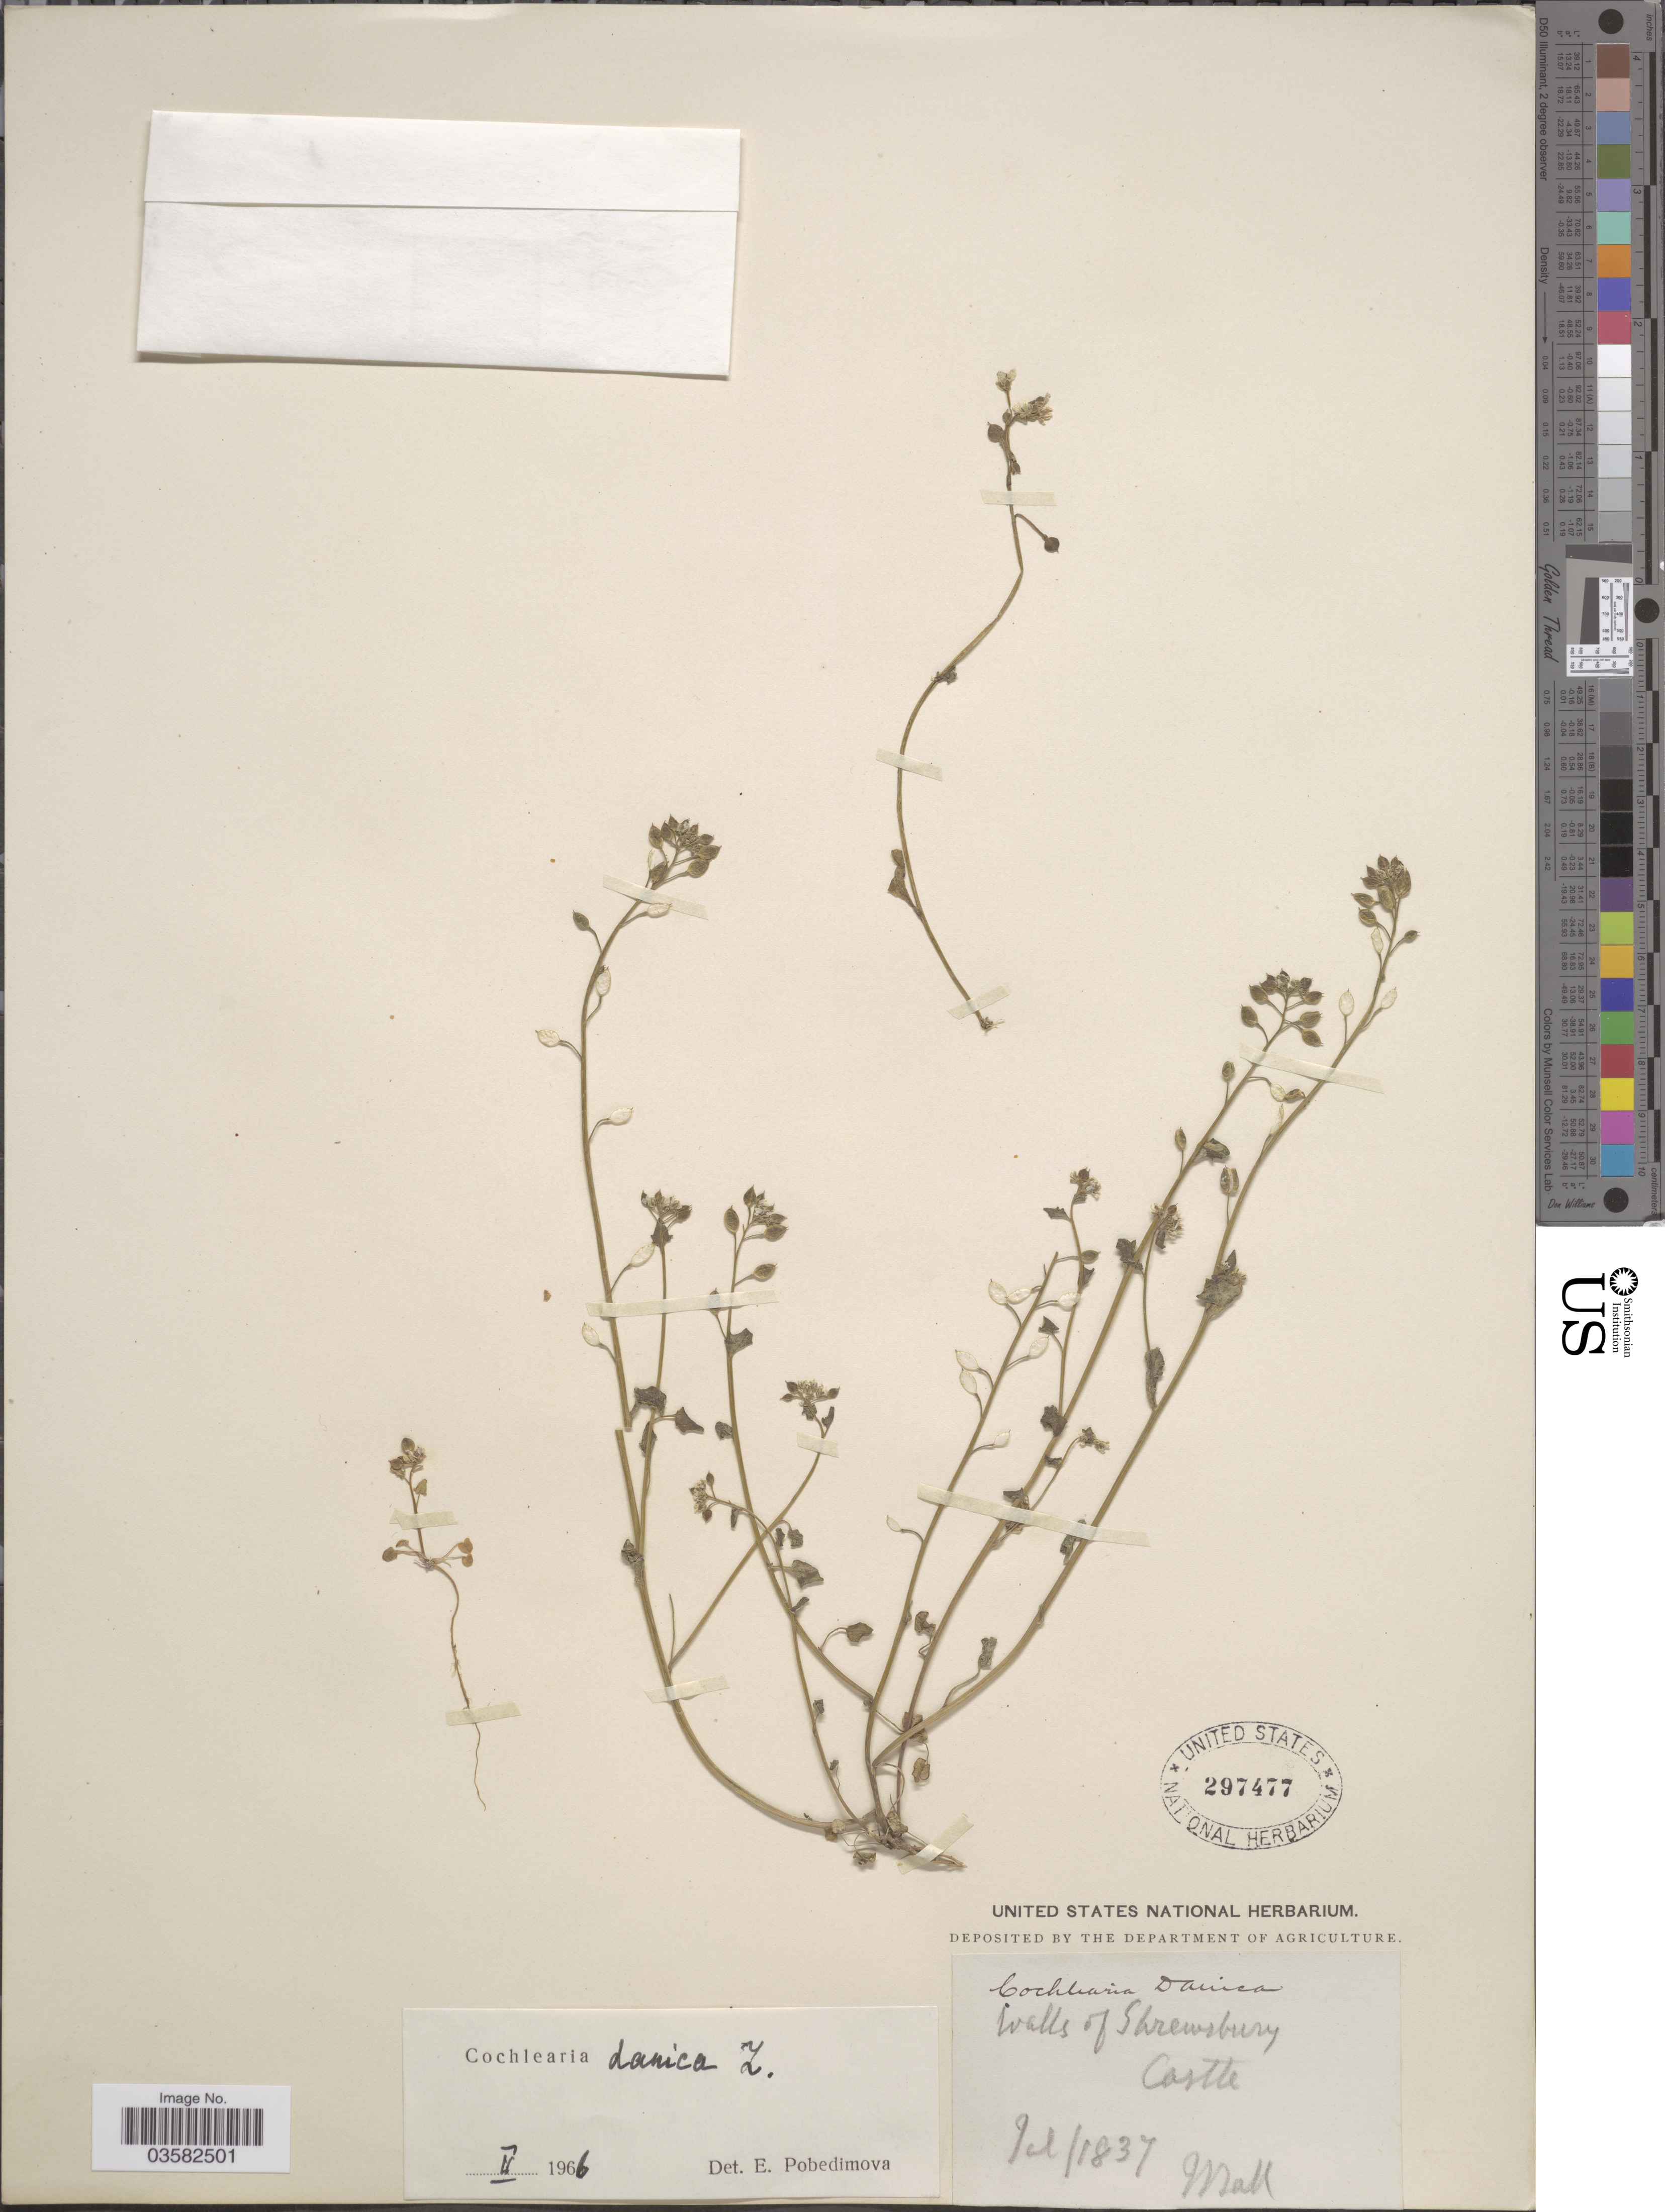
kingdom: Plantae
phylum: Tracheophyta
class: Magnoliopsida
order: Brassicales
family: Brassicaceae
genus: Cochlearia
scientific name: Cochlearia danica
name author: L.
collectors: J. Ball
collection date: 1837-07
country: United Kingdom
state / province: England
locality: Walls of Shrewsbury Castle.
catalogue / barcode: US 297477